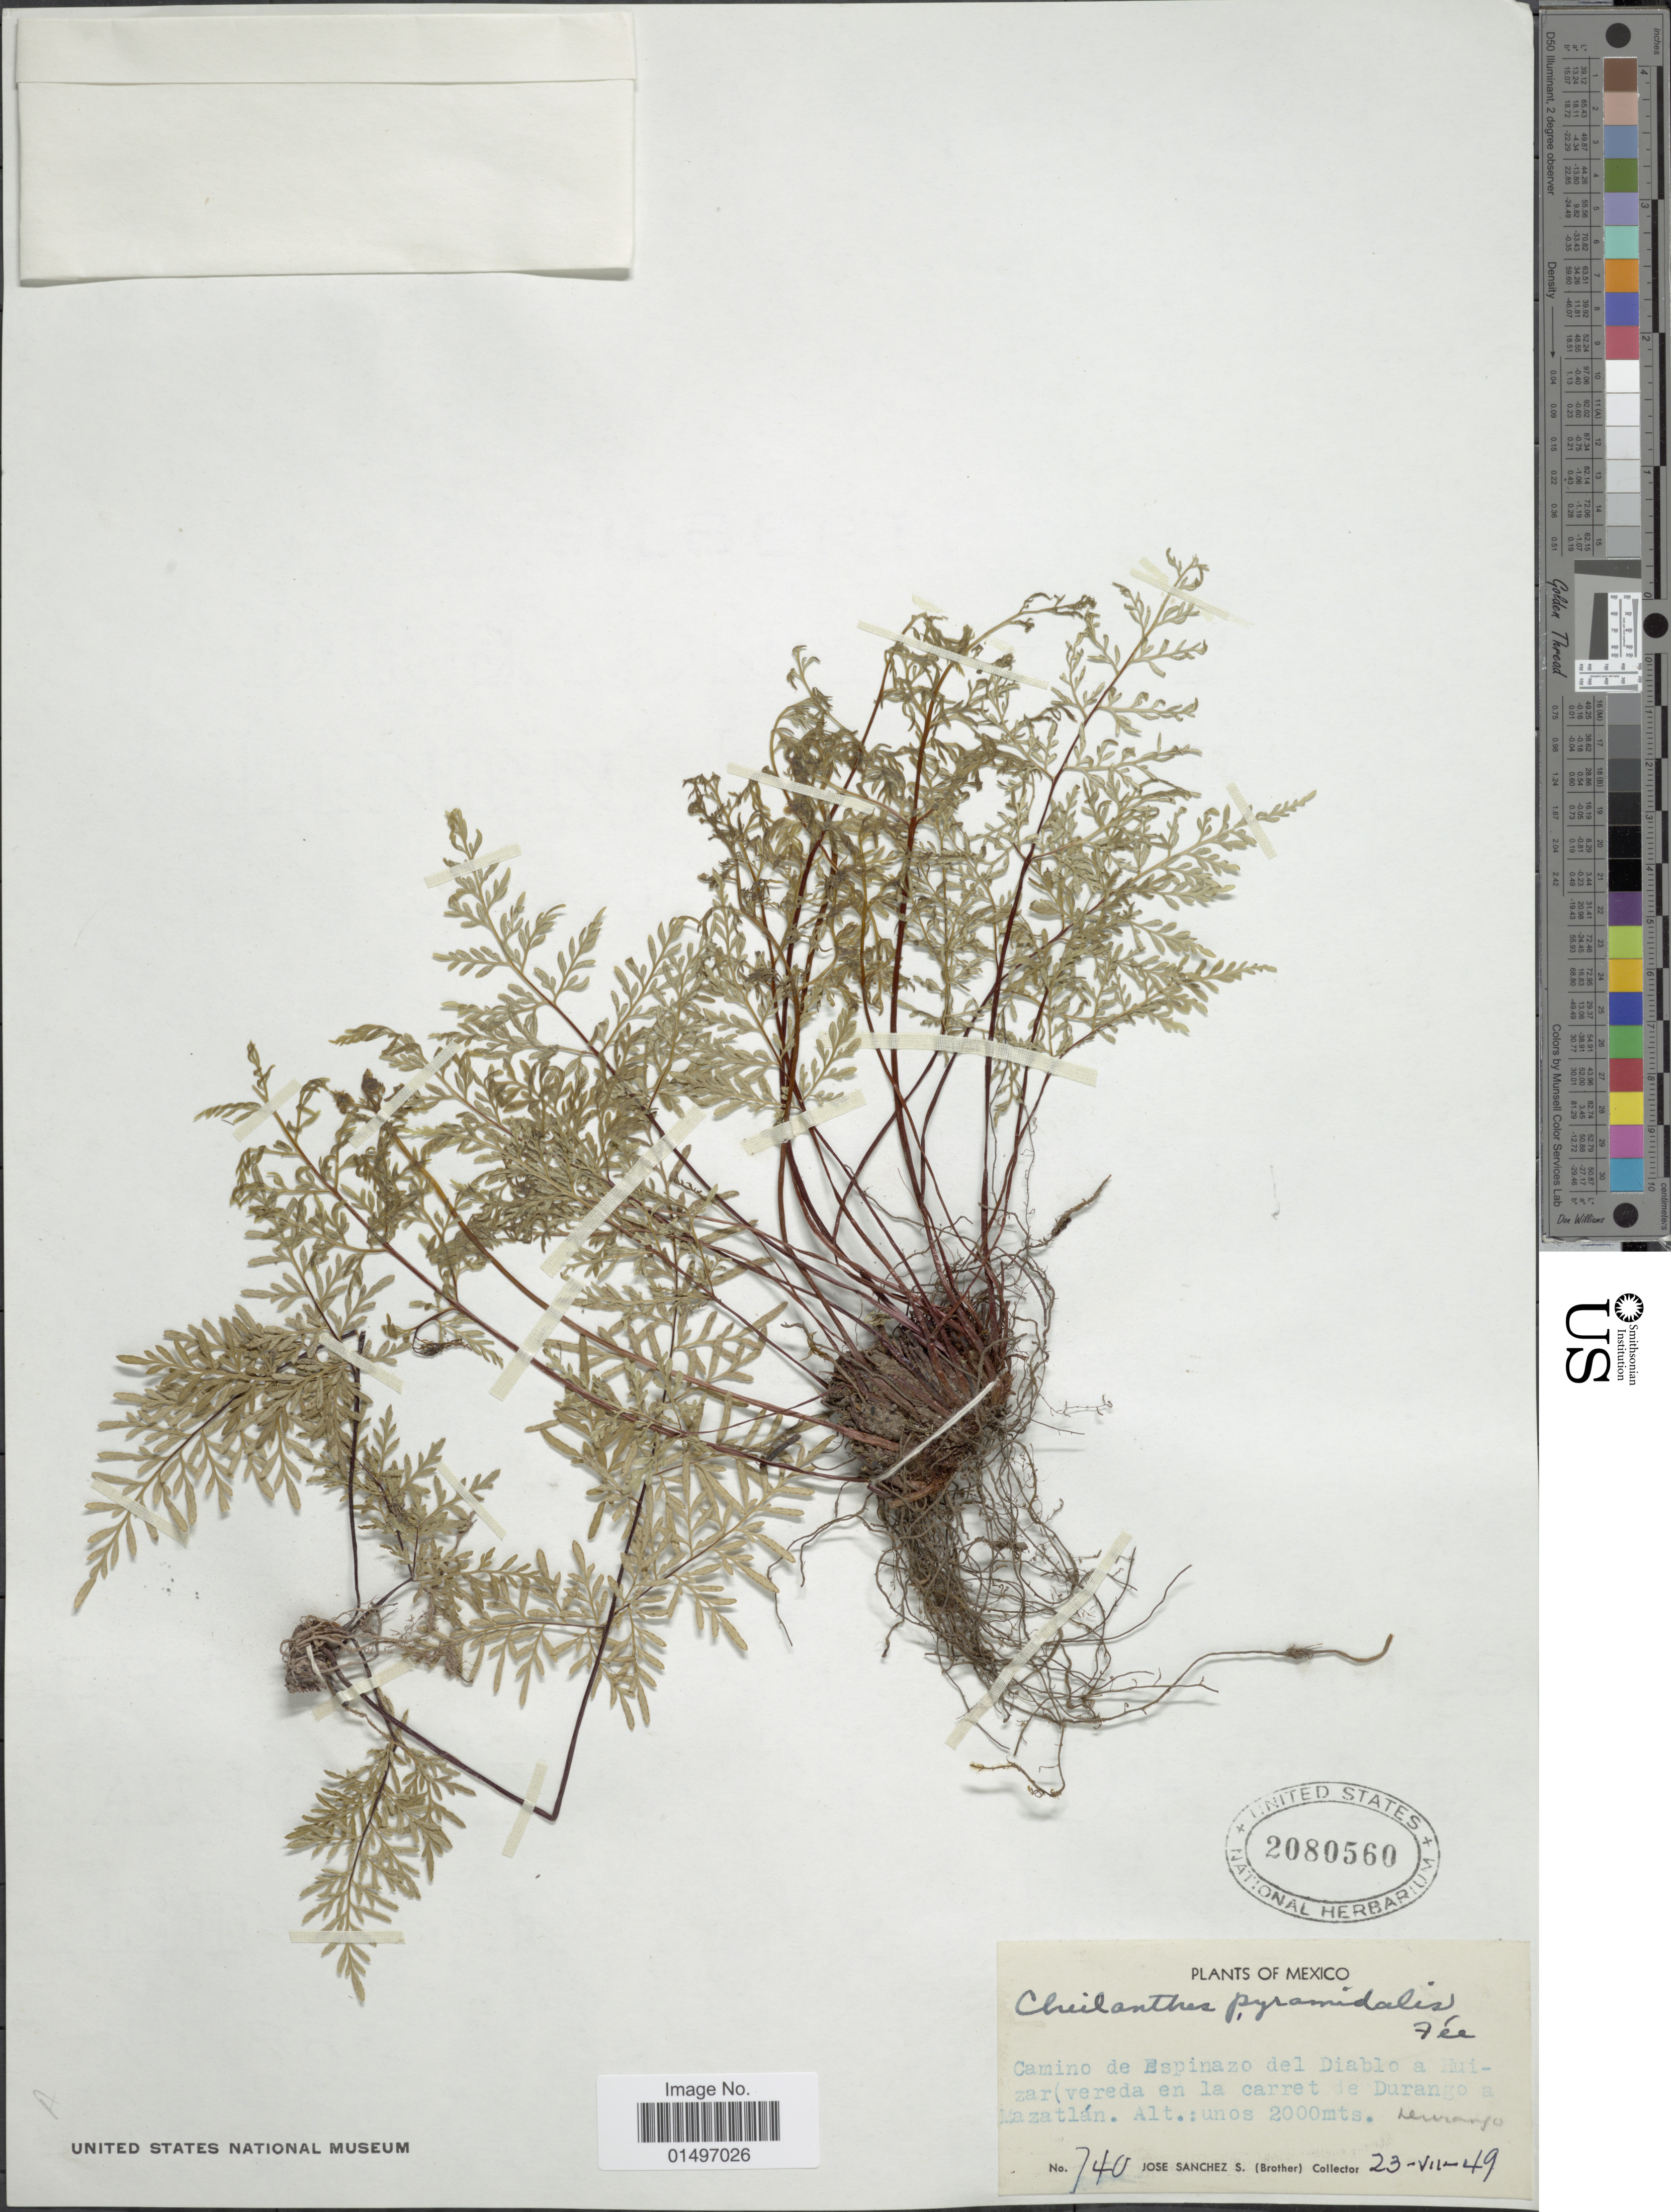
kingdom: Plantae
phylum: Tracheophyta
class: Polypodiopsida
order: Polypodiales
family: Pteridaceae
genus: Gaga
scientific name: Gaga hirsuta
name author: (Link) Fay W. Li & Windham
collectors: J. Sanchez S.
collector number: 740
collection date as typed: Transcribed d/m/y: 23/7/49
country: Mexico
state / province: Durango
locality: Mexico, Camino de Espinazo del Diablo a Huizar (vereda en la carret de Durango a Mazatlan).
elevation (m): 2000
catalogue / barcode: US 2080560